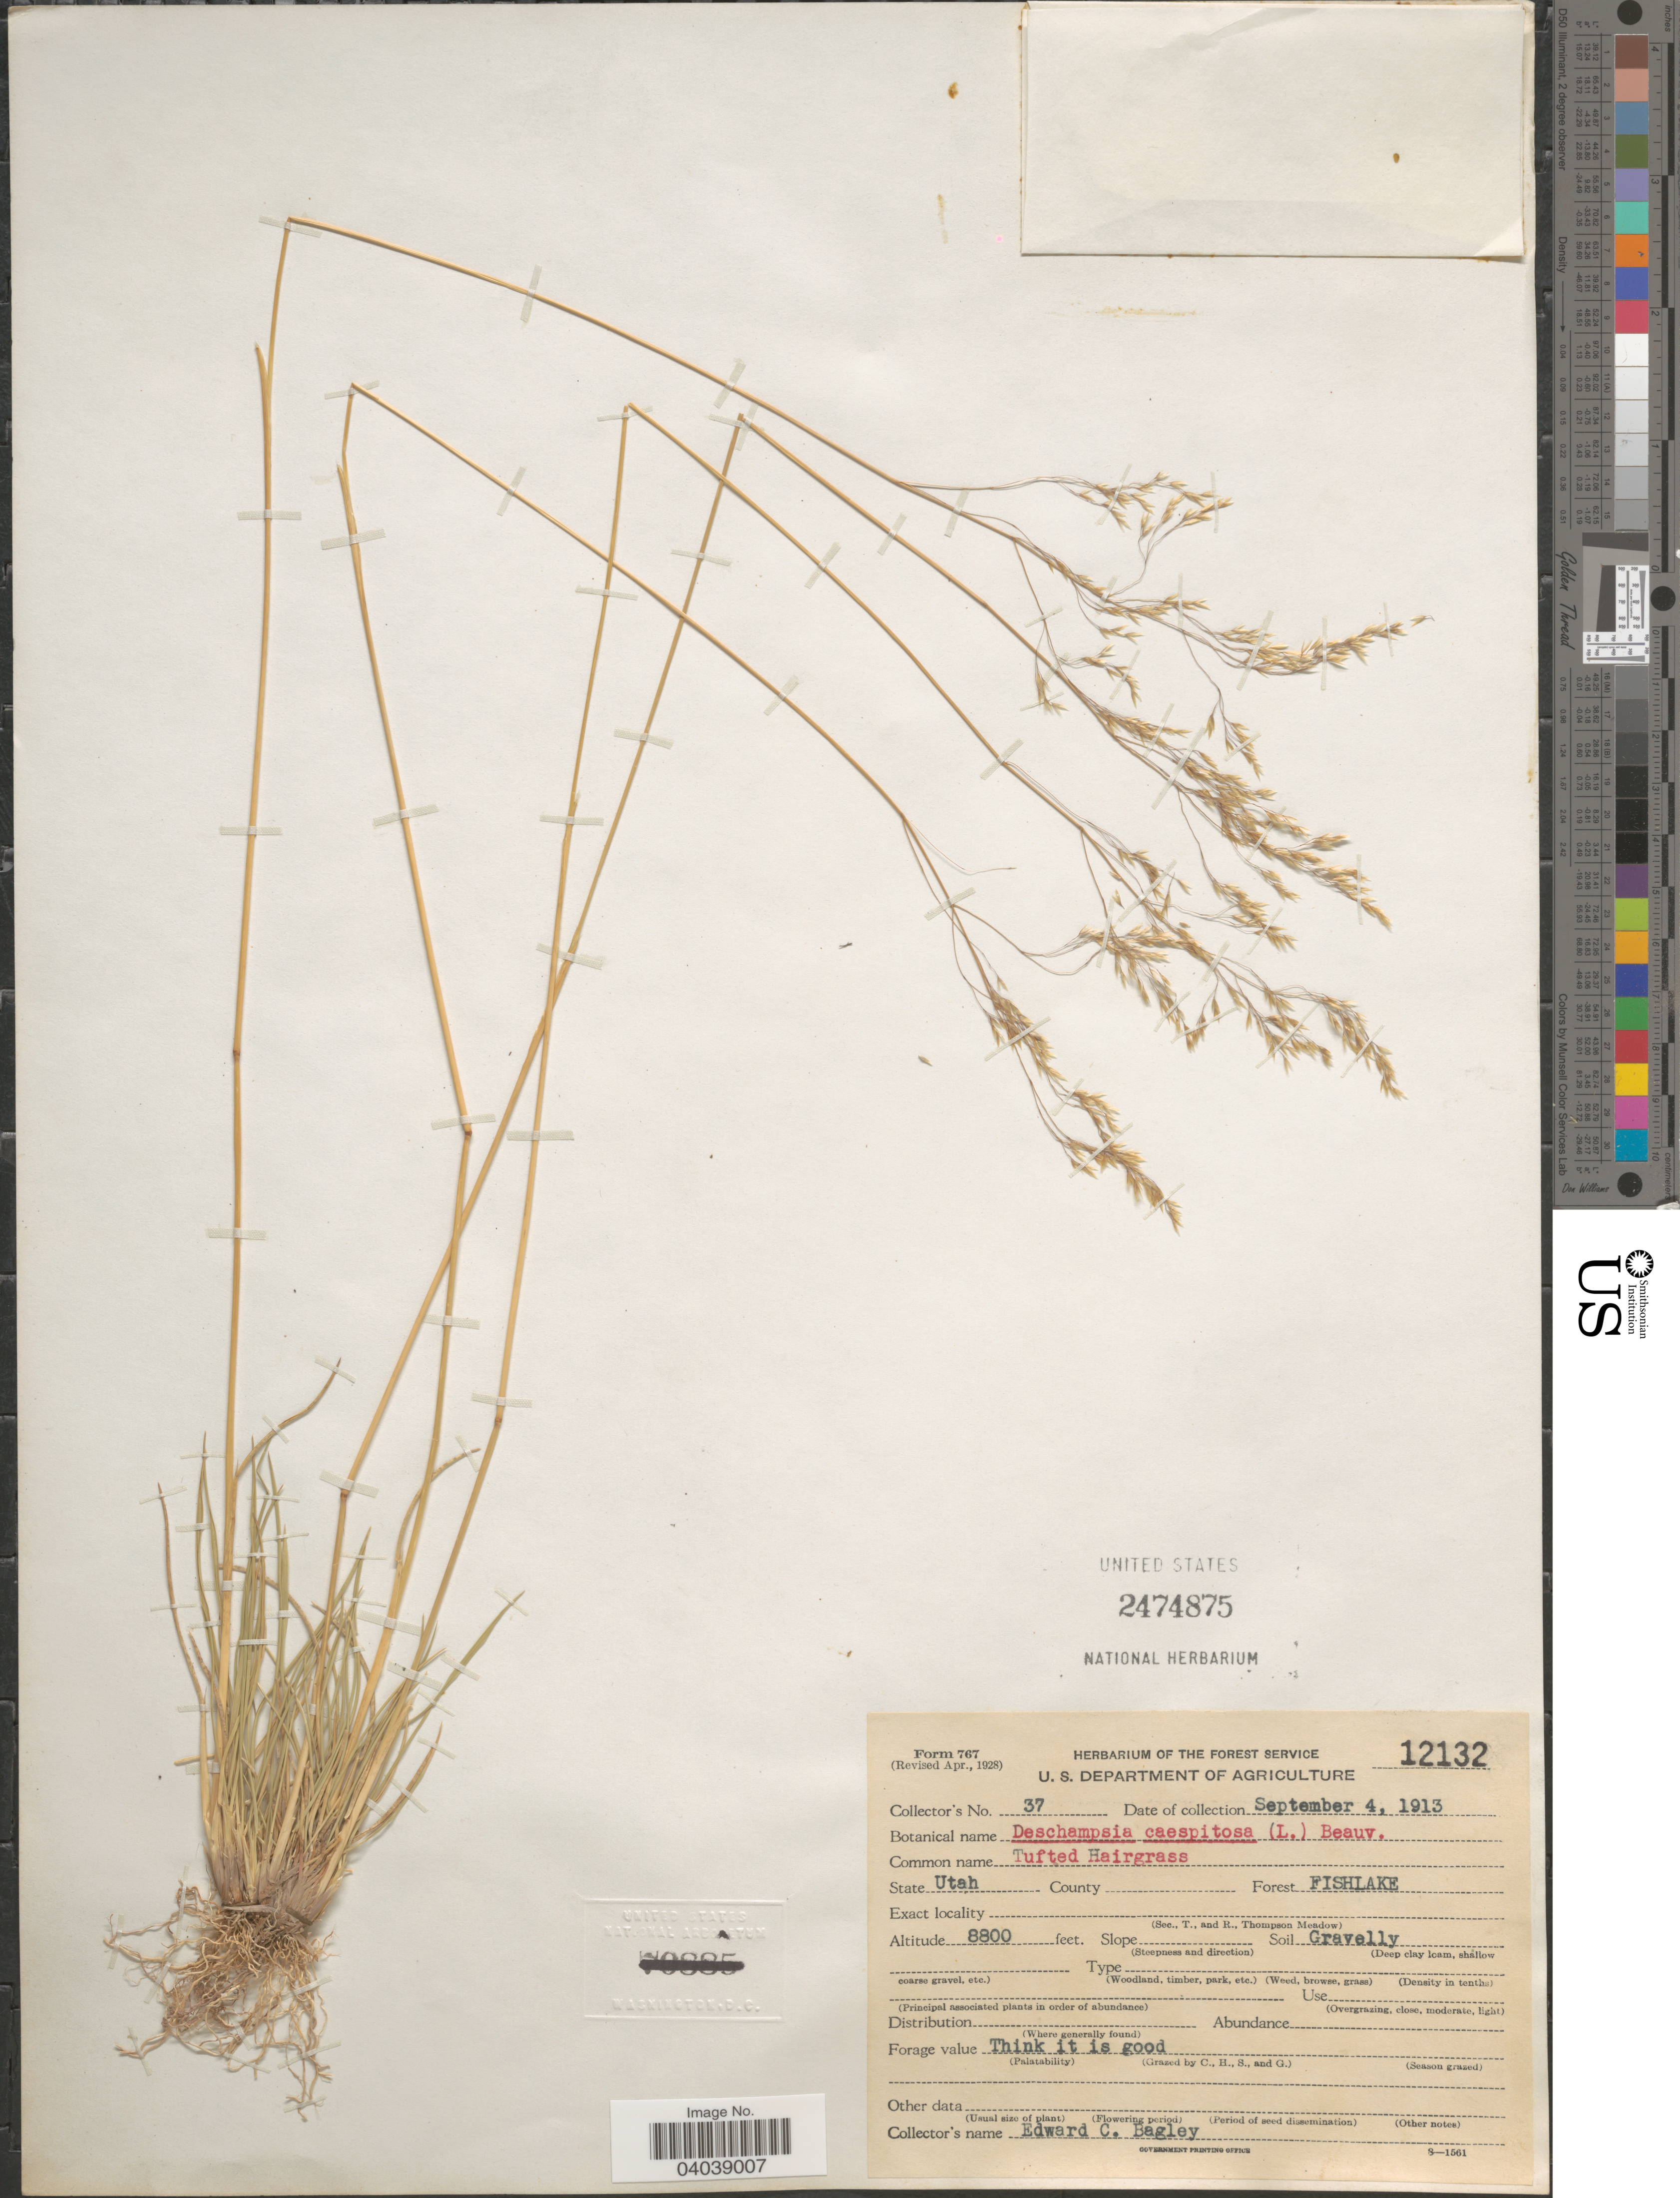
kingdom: Plantae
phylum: Tracheophyta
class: Liliopsida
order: Poales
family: Poaceae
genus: Deschampsia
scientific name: Deschampsia cespitosa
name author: (L.) P. Beauv.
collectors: E. Bagley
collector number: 37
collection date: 1913-09-04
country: United States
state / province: Utah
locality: Forest Fishlake.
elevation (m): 2682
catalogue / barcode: US 2474875